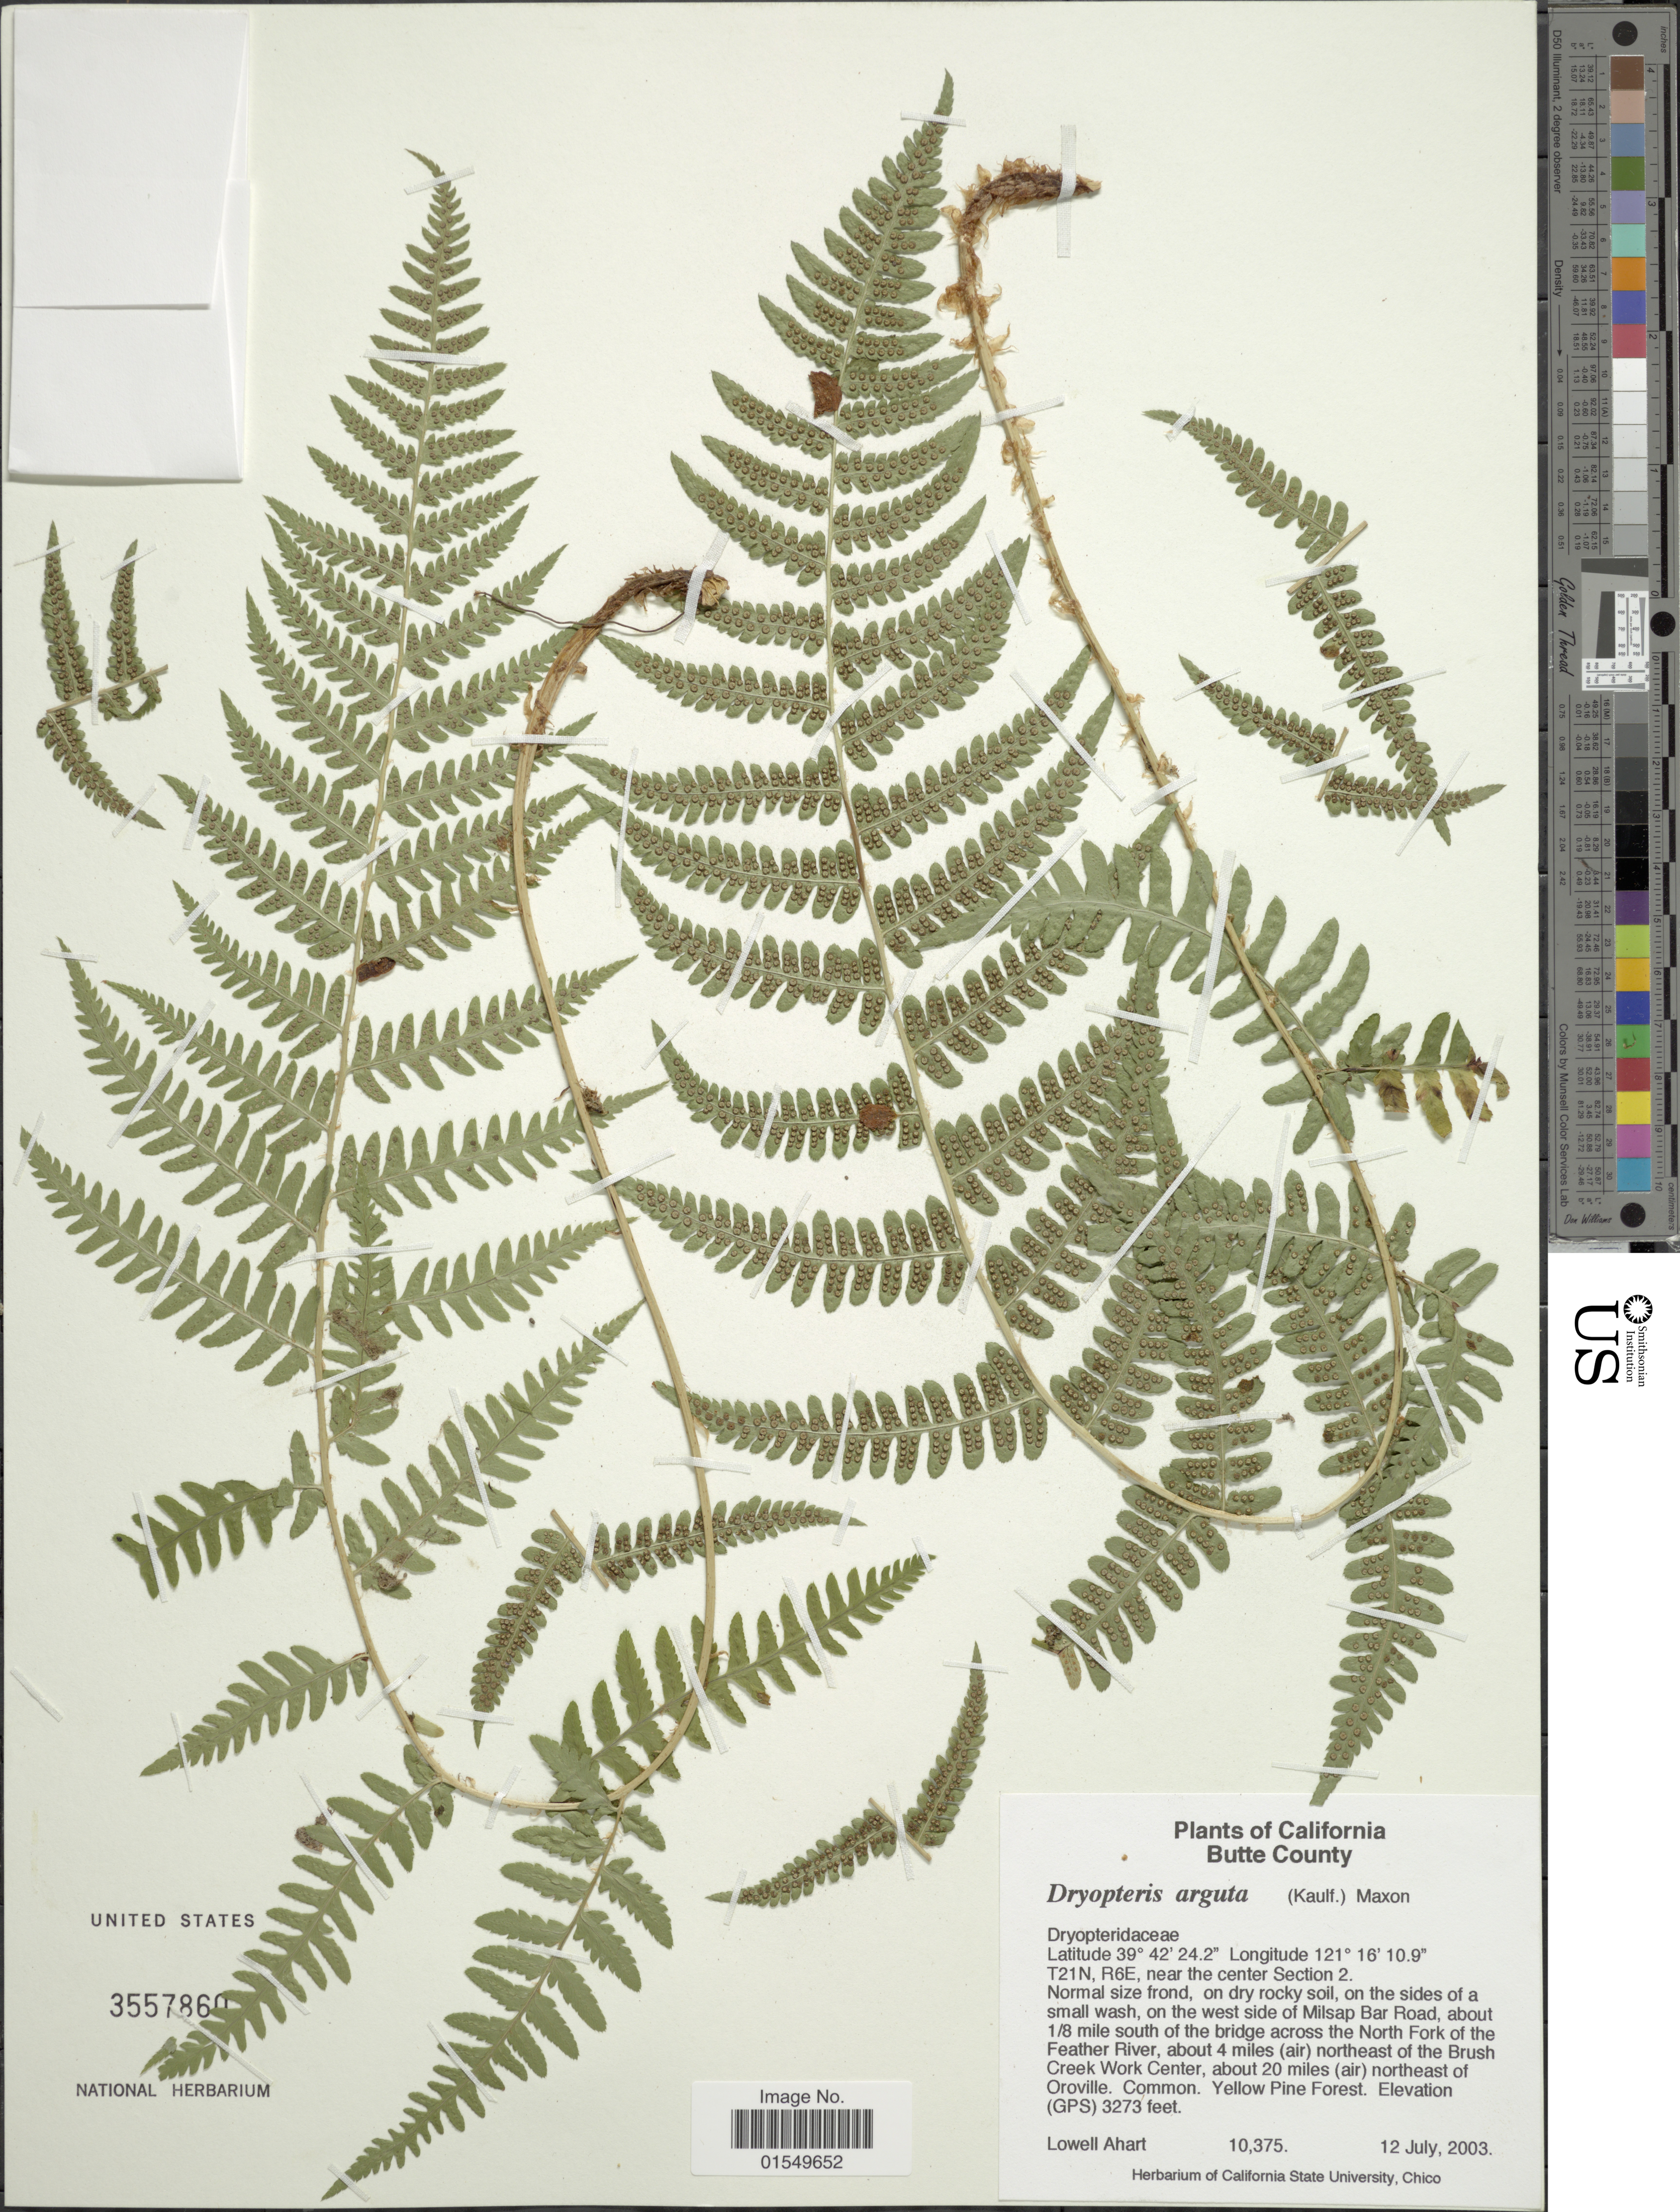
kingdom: Plantae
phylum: Tracheophyta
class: Polypodiopsida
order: Polypodiales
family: Dryopteridaceae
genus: Dryopteris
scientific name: Dryopteris arguta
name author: (Kaulf.) Maxon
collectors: L. Ahart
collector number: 10375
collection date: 2003-07-12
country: United States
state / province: California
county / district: Butte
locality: Butte County, T21N, R6E, near the center Section 2, on the west side of Milsap Bar Road, about 1/8 mile south of the bridge across the North Fork of the Feather River, about 4 miles (air) northeast of the Brush Creek Work Center, about 20 miles (air) northeast of Oroville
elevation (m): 998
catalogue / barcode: US 3557860